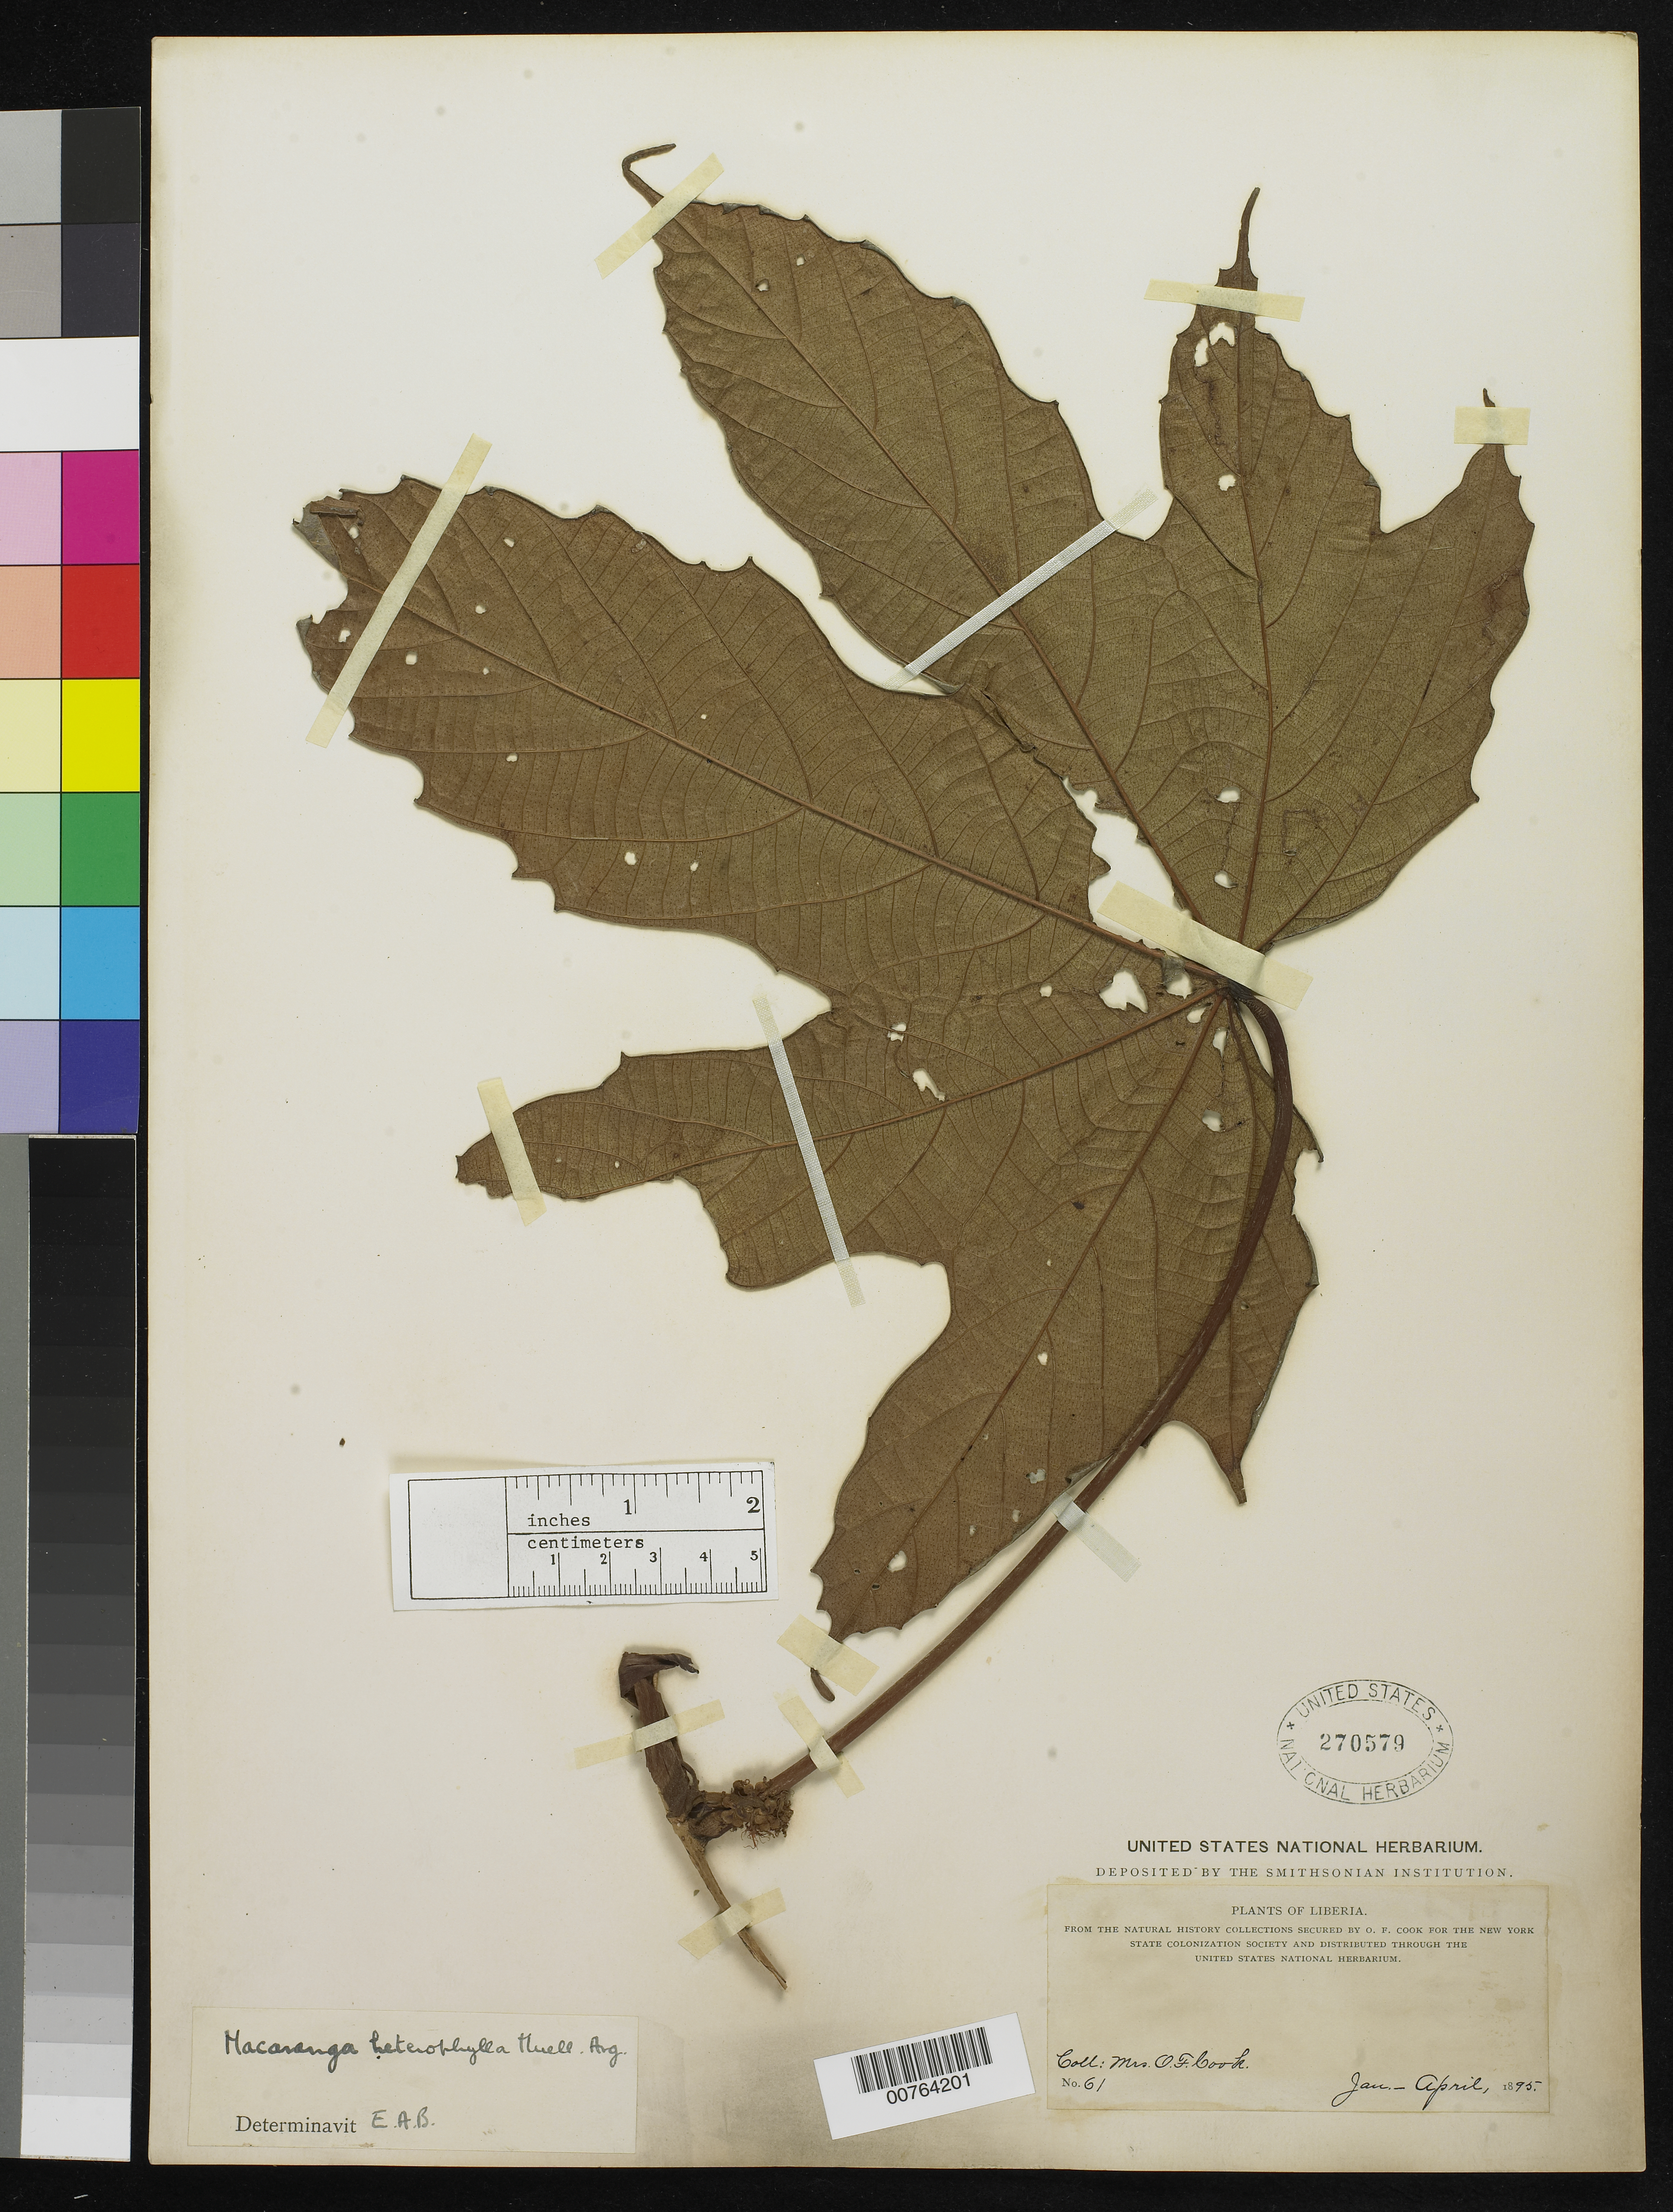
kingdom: Plantae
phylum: Tracheophyta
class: Magnoliopsida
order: Malpighiales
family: Euphorbiaceae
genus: Macaranga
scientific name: Macaranga heterophylla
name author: (Müll. Arg.) Müll. Arg.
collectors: Alice C. Cook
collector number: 61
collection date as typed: Jan 1895 to -- Apr 1895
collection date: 1895-01/1895-04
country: Liberia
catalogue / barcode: US 270579